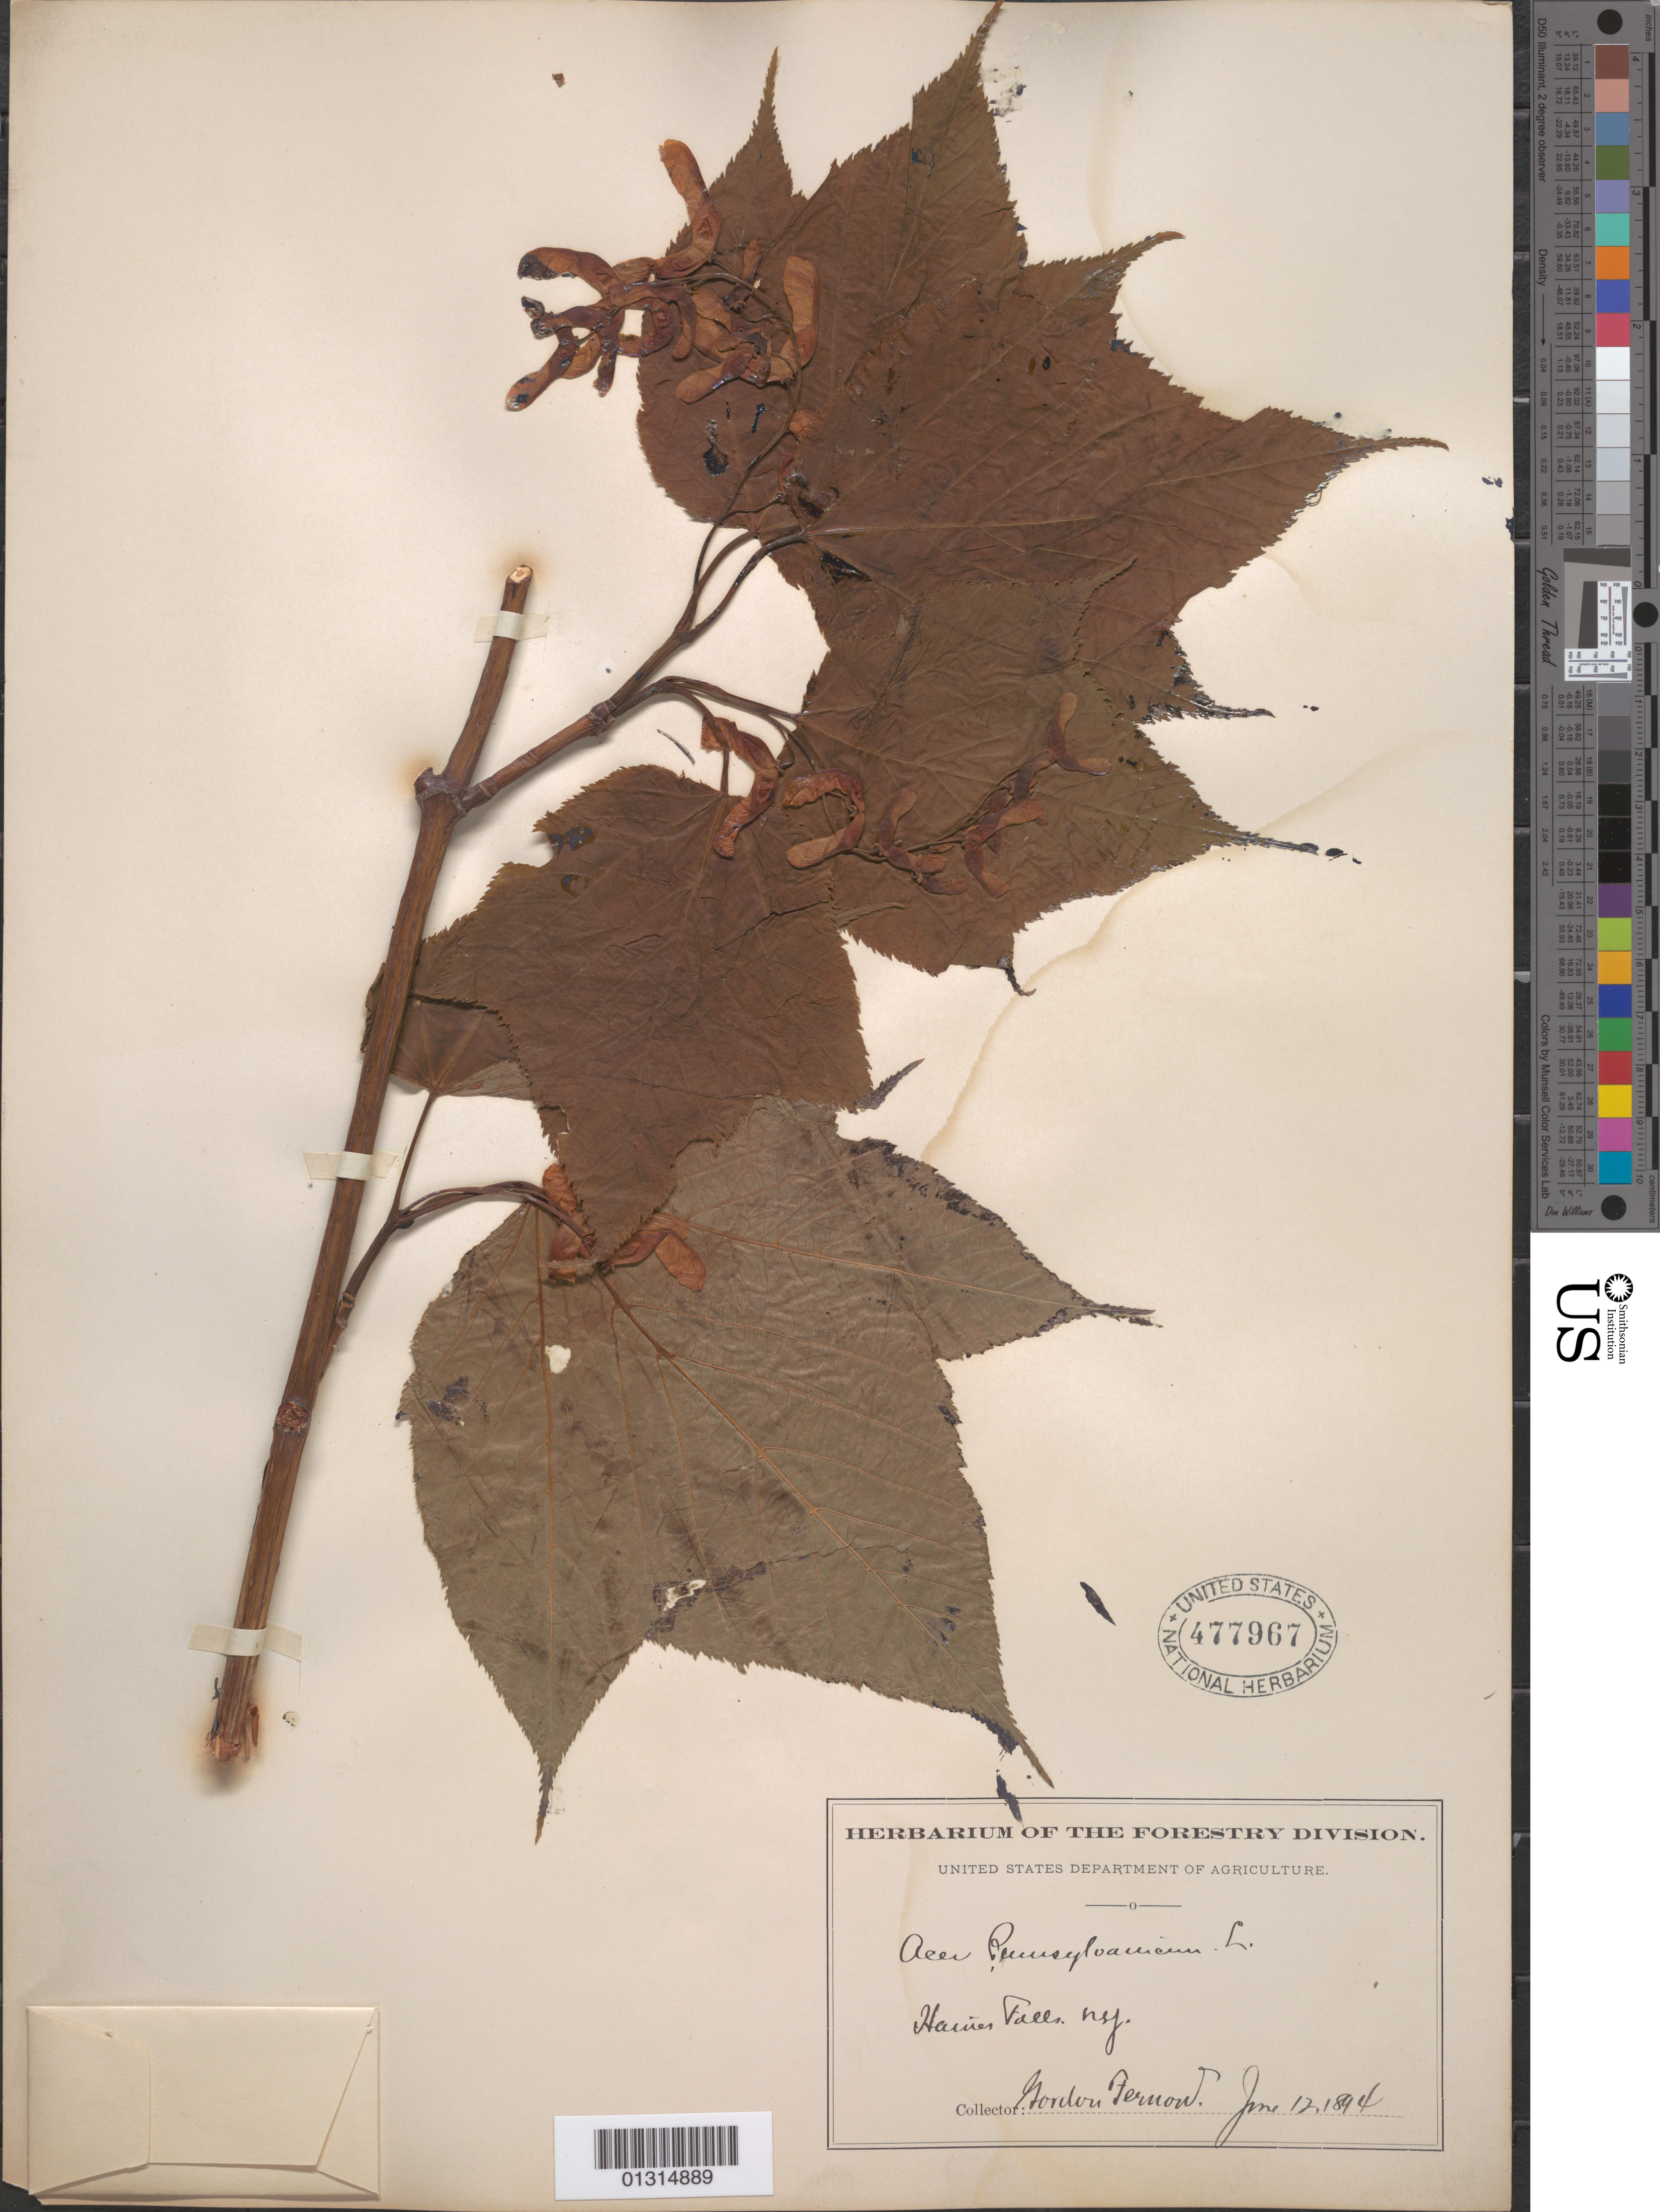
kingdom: Plantae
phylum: Tracheophyta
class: Magnoliopsida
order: Sapindales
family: Sapindaceae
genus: Acer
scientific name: Acer pensylvanicum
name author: L.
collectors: G. Fernow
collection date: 1894-06-12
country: United States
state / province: New York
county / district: Greene County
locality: Haines Falls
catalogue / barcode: US 477967